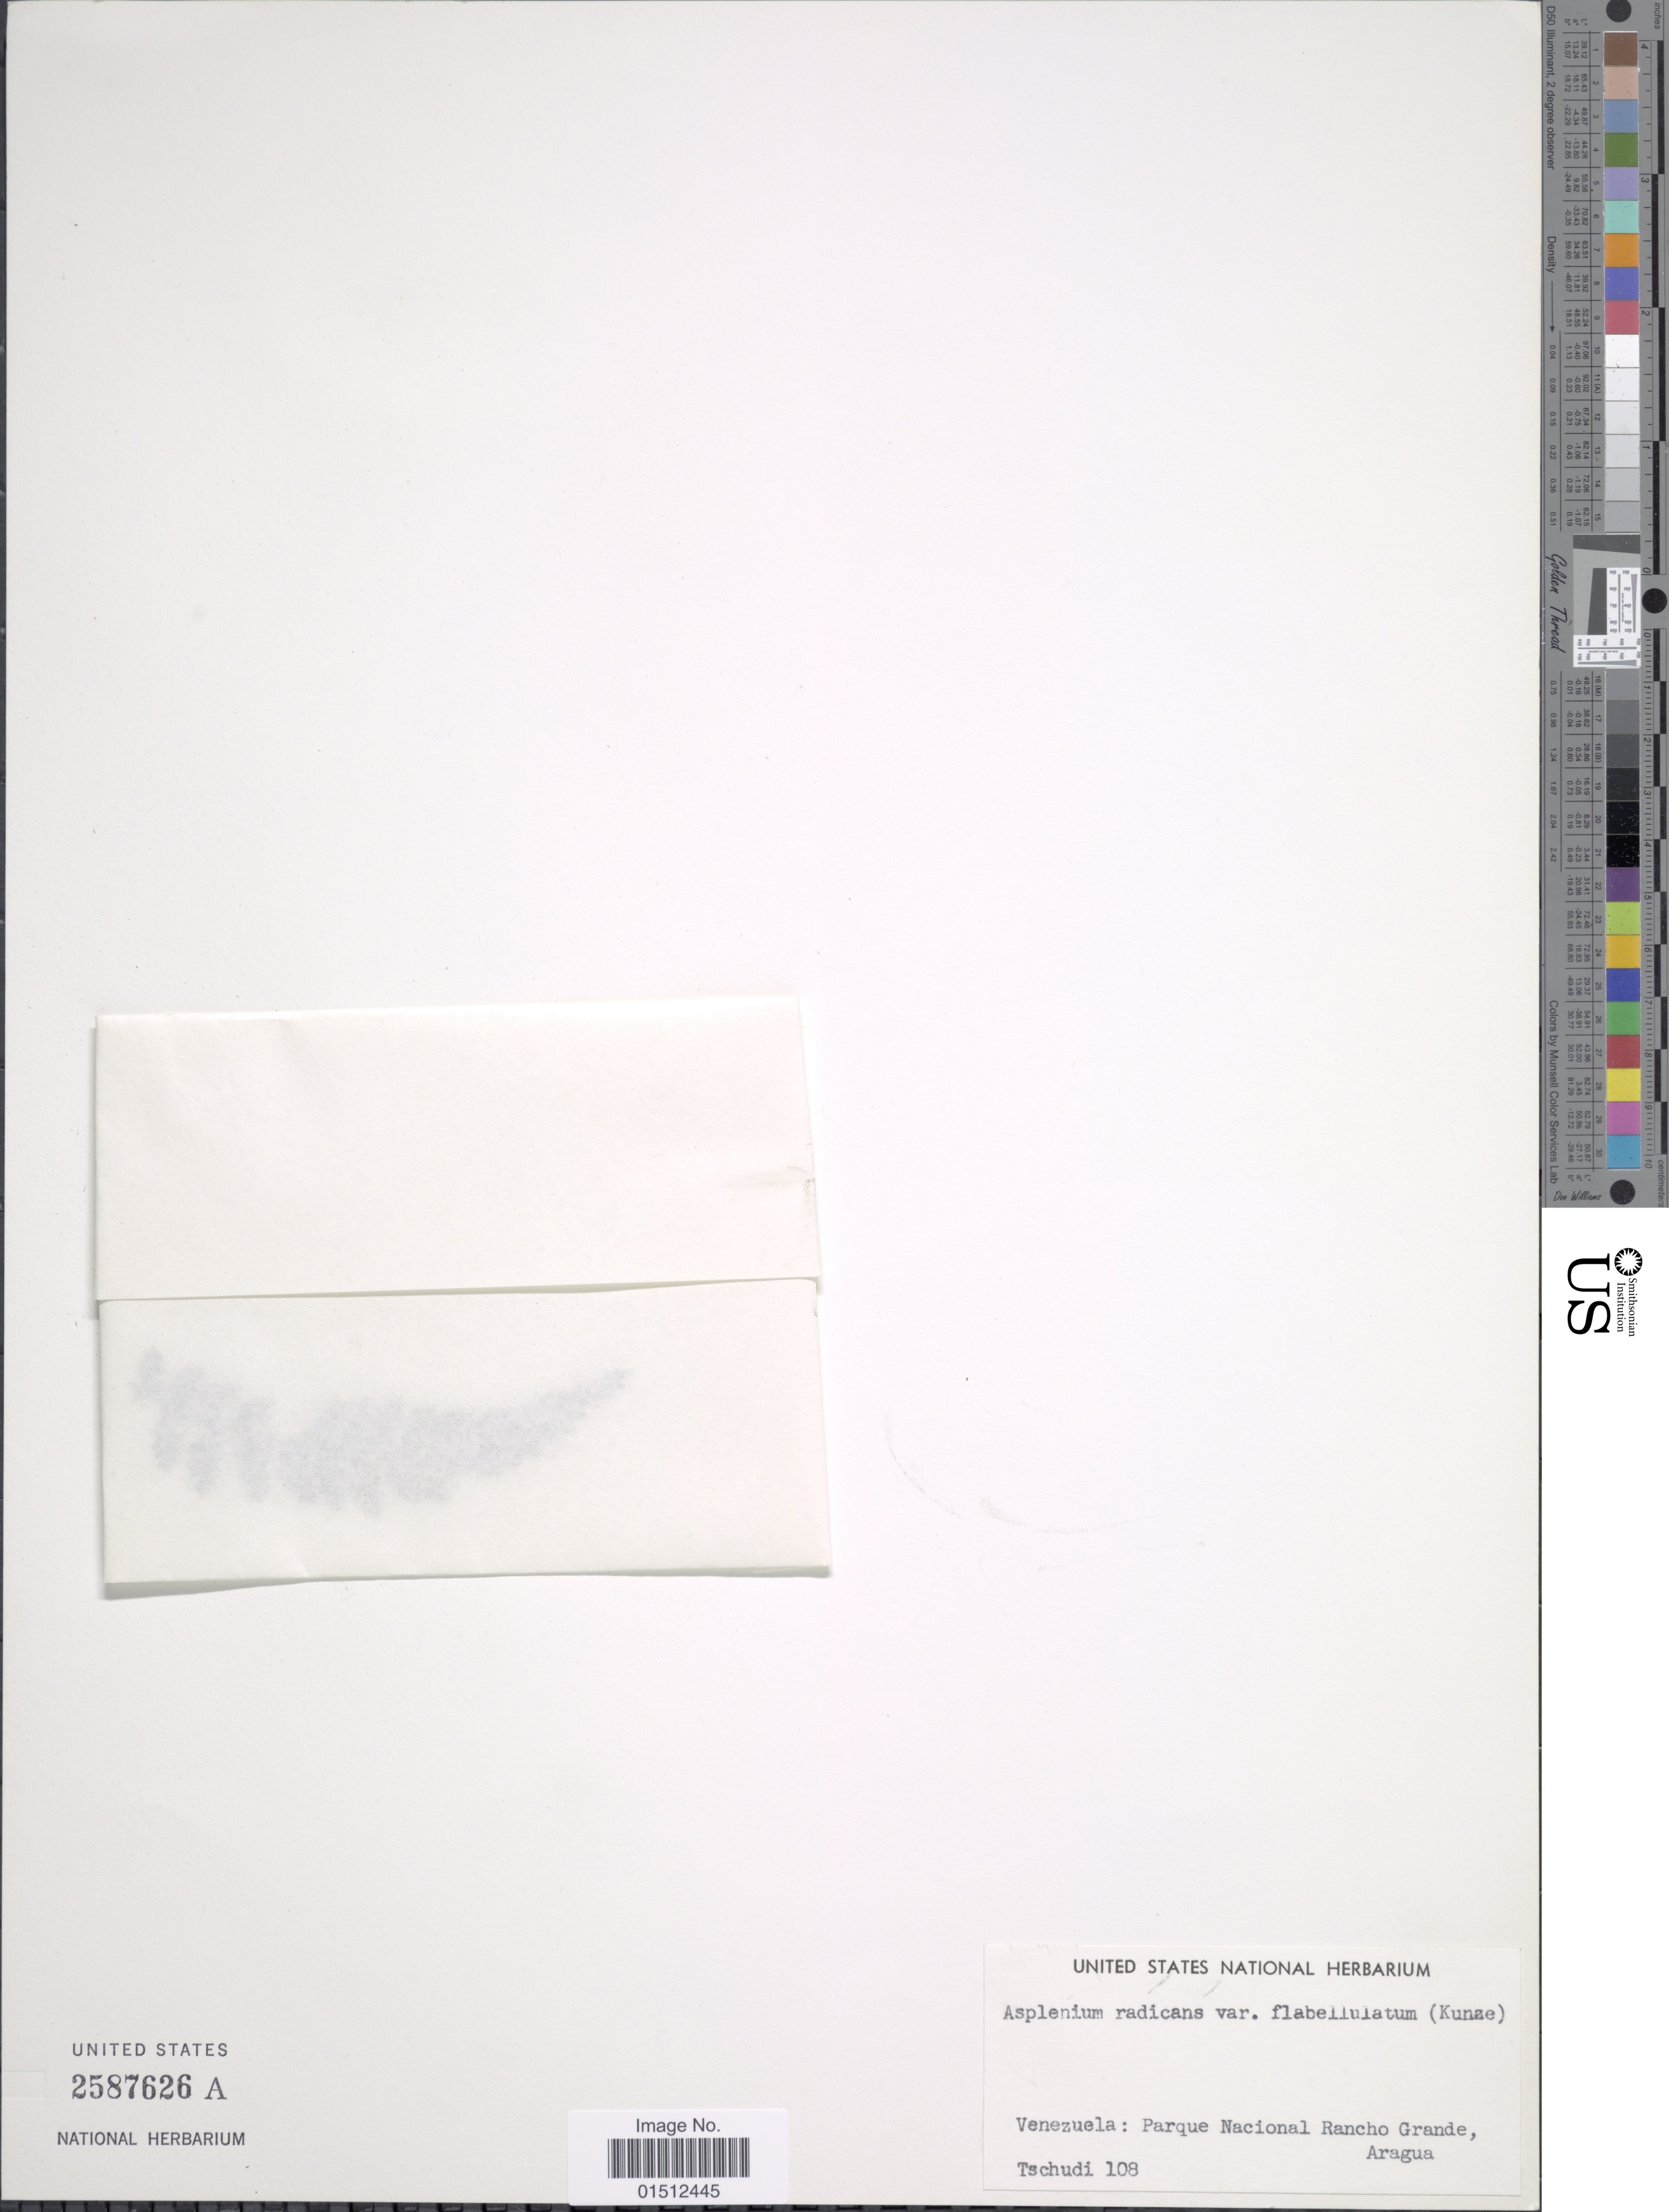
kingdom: Plantae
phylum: Tracheophyta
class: Polypodiopsida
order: Polypodiales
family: Aspleniaceae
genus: Asplenium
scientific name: Asplenium radicans var. dentatum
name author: (Klotzsch) Bonap.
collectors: Tschudi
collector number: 108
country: Venezuela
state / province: Aragua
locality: Venezuela: Parque Nacional Rancho Grande Aragua.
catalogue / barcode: US 2587626A